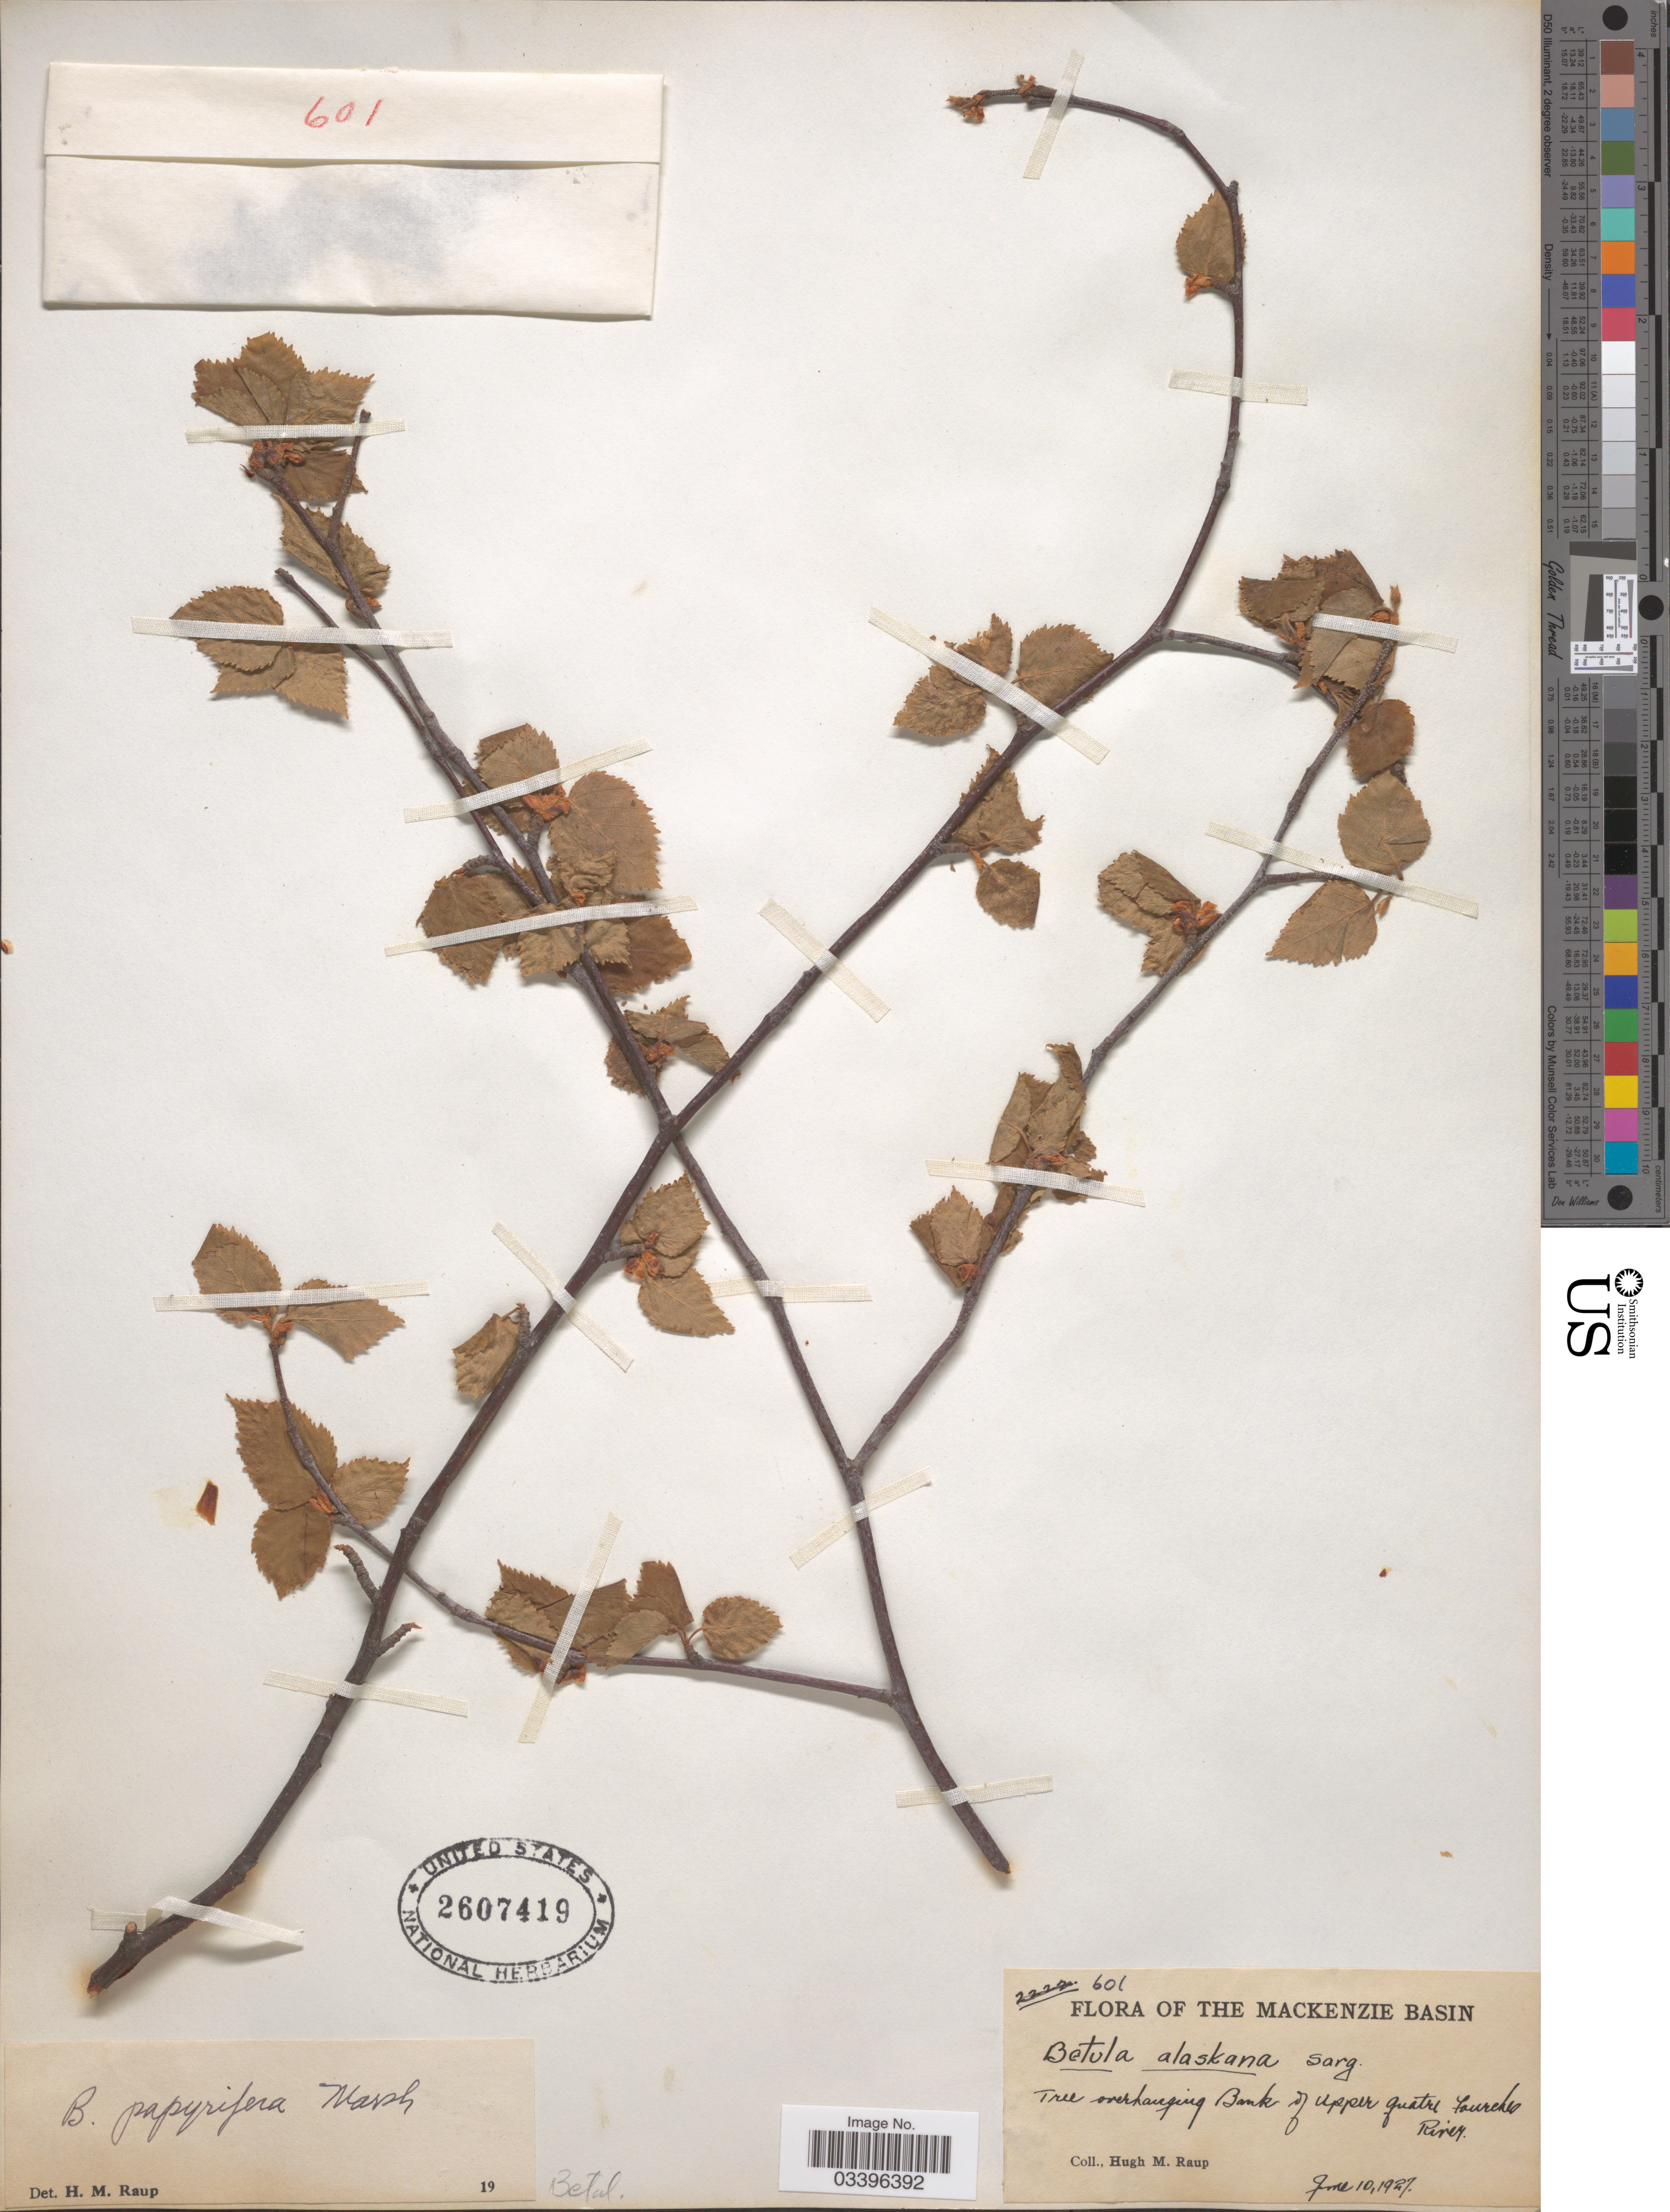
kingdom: Plantae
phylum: Tracheophyta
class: Magnoliopsida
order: Fagales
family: Betulaceae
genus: Betula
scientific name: Betula papyrifera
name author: Marshall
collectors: H. Raup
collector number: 601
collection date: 1927-06-10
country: Canada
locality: The Mackenzie Basin. Bank of upper quatre Fourches River.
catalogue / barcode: US 2607419